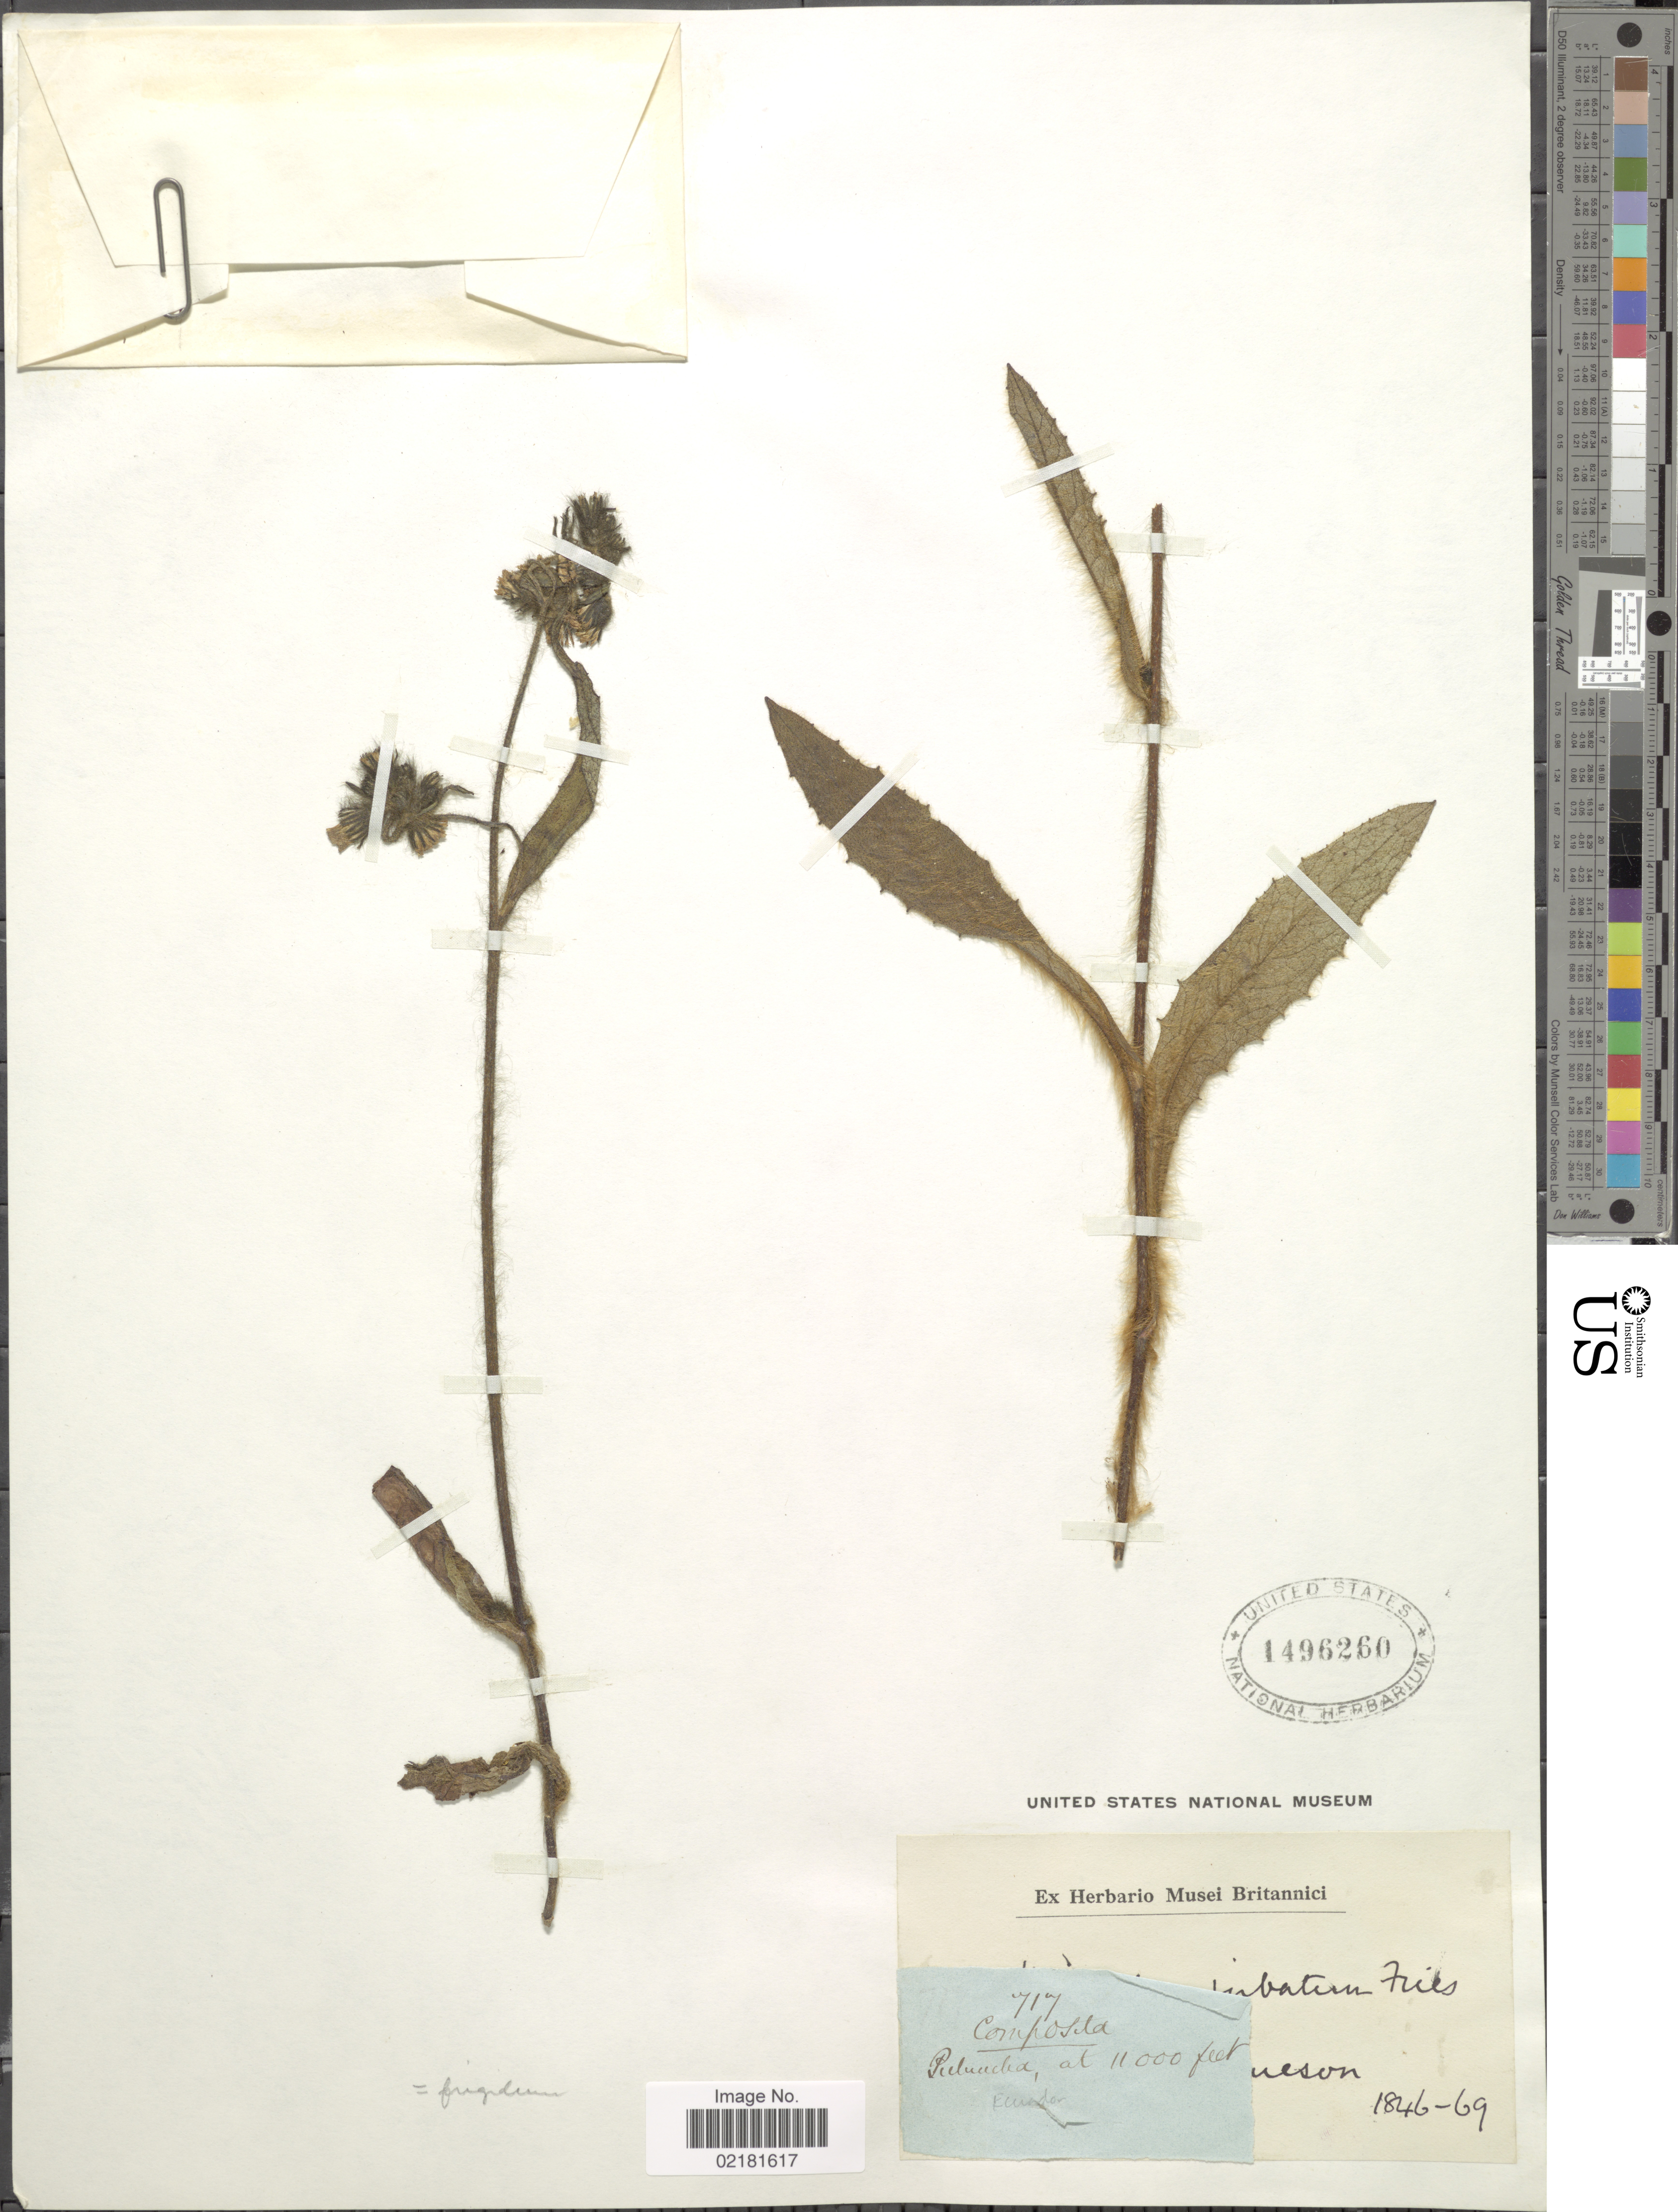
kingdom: Plantae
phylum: Tracheophyta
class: Magnoliopsida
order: Asterales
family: Asteraceae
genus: Hieracium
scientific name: Hieracium jubatum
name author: Fr.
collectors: W. Jameson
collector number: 717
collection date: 1846/1869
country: Ecuador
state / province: Pichincha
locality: Pichincha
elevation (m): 3353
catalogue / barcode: US 1496260